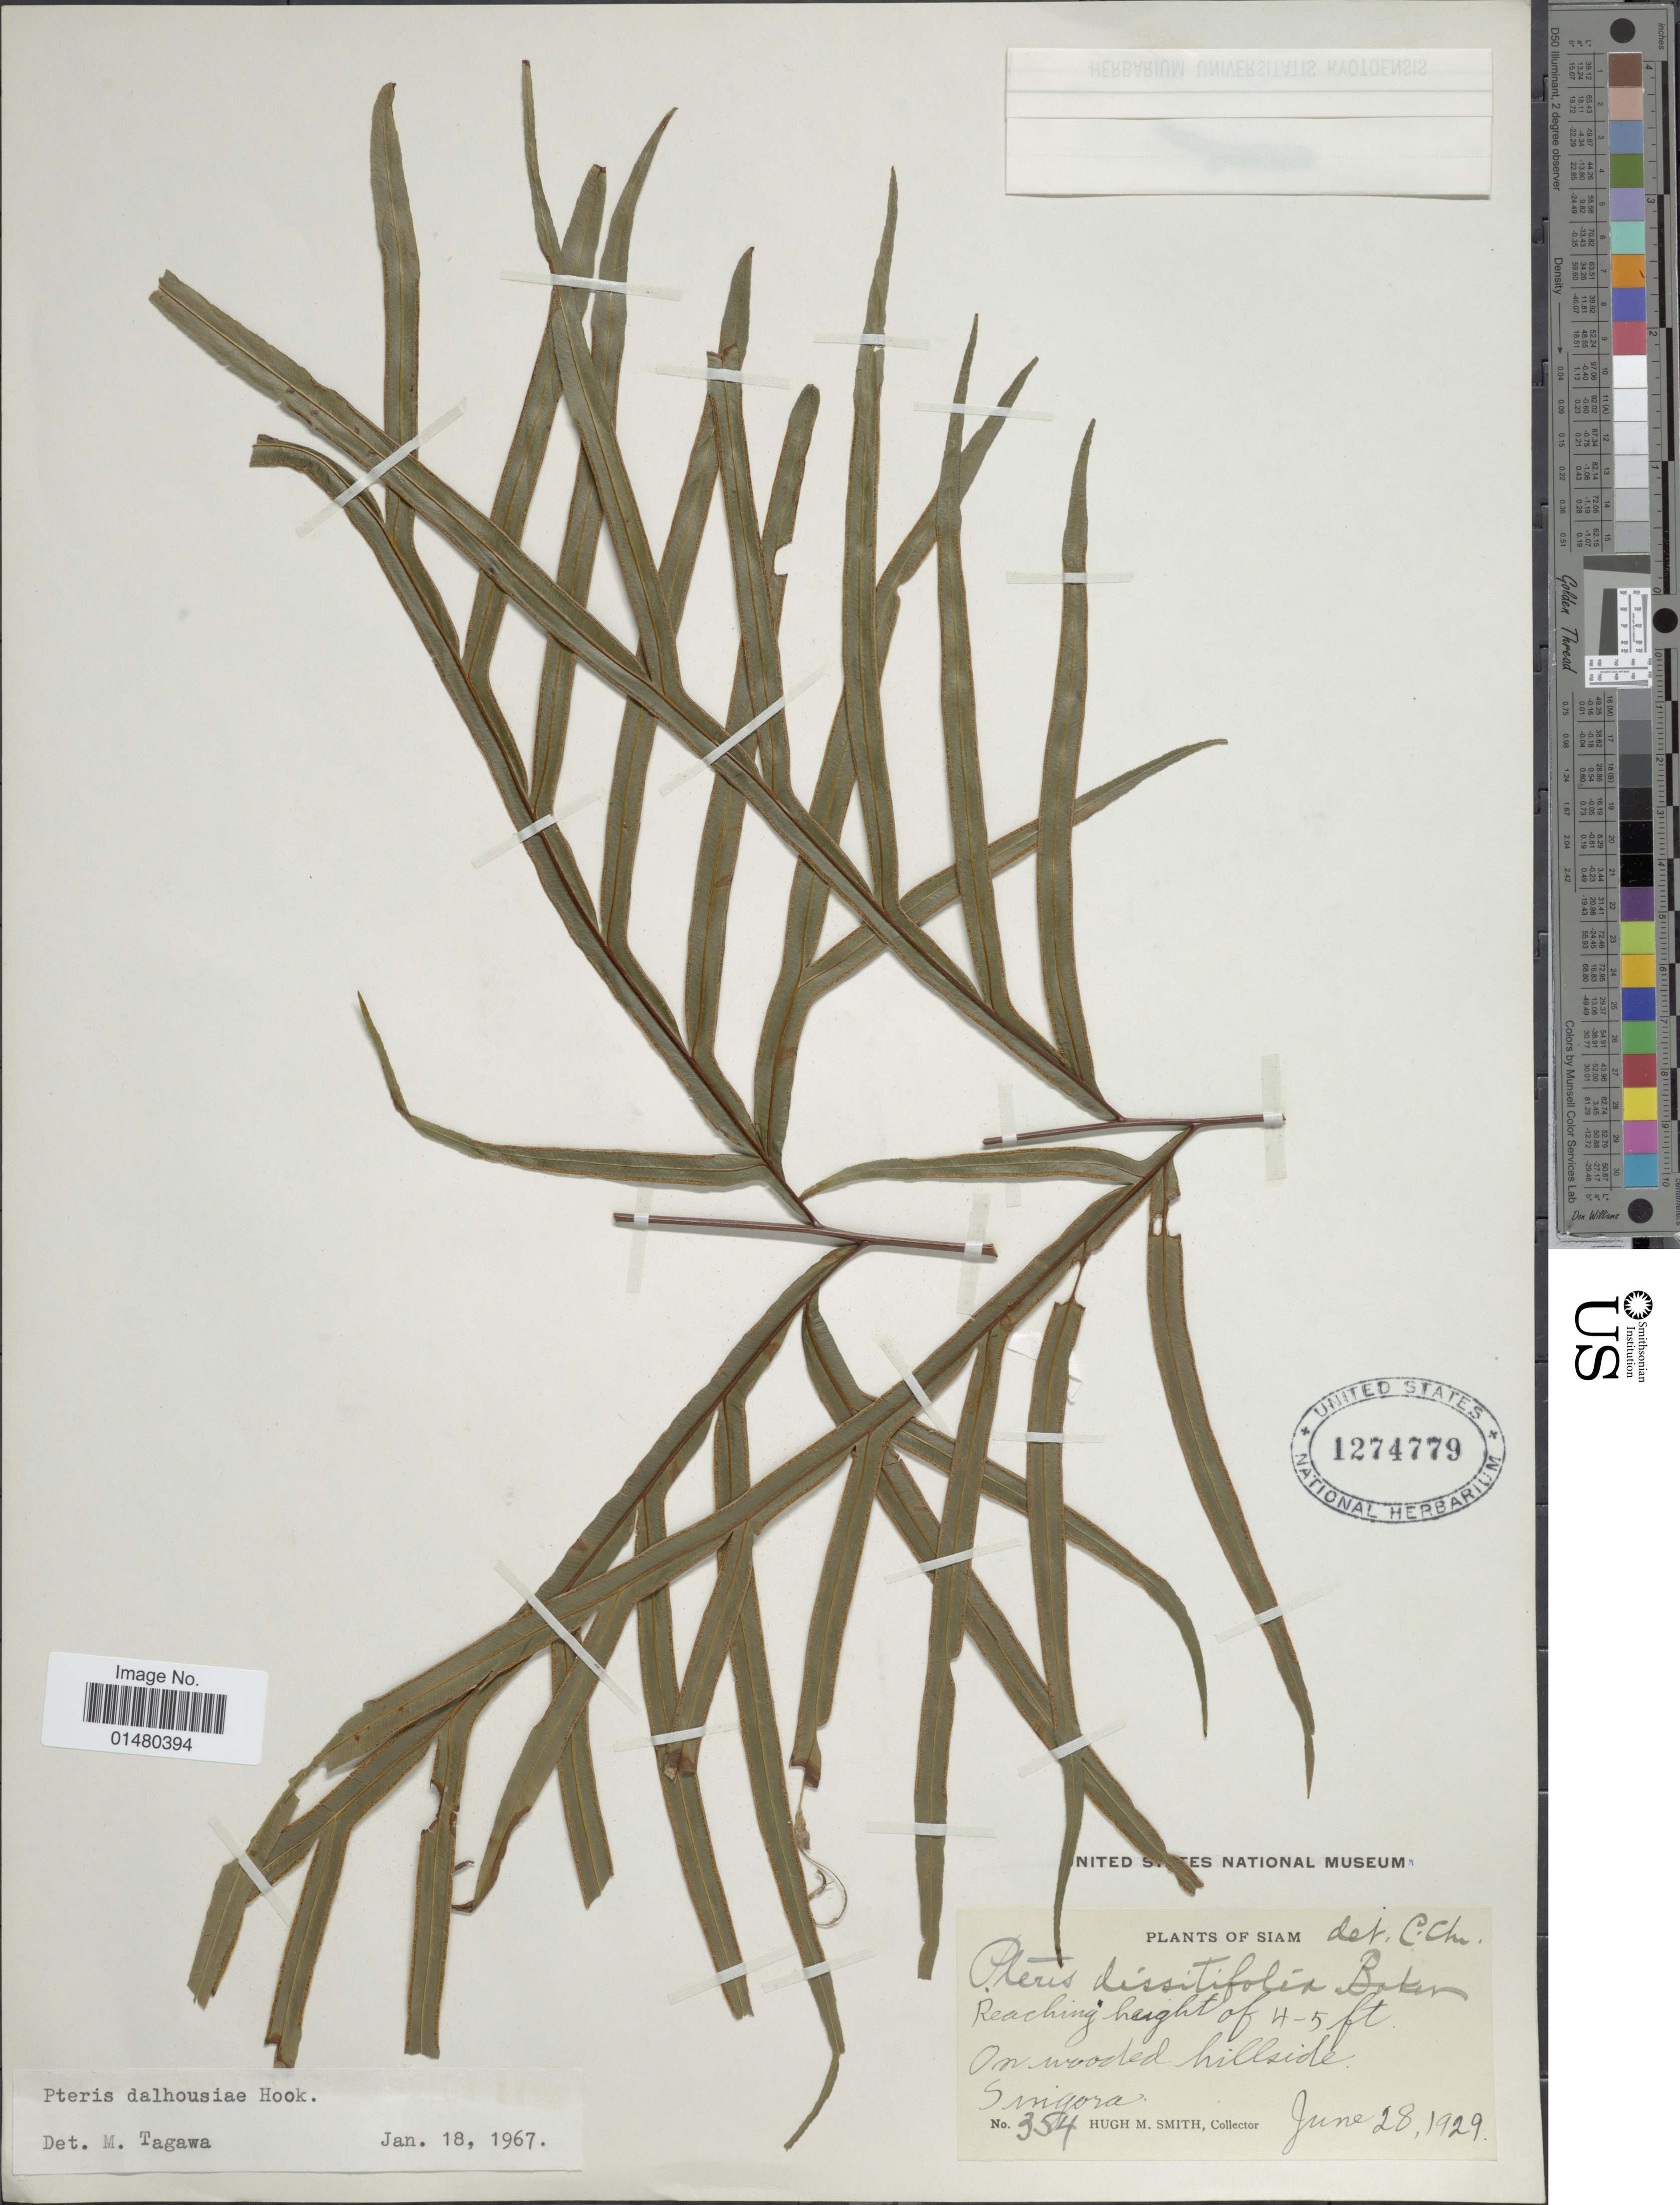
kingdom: Plantae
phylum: Tracheophyta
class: Polypodiopsida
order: Polypodiales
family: Pteridaceae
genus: Pteris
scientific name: Pteris dalhousiae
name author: Hook.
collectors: H. M. Smith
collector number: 354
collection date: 1929-06-28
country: Thailand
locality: Siam, Singora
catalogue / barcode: US 1274779